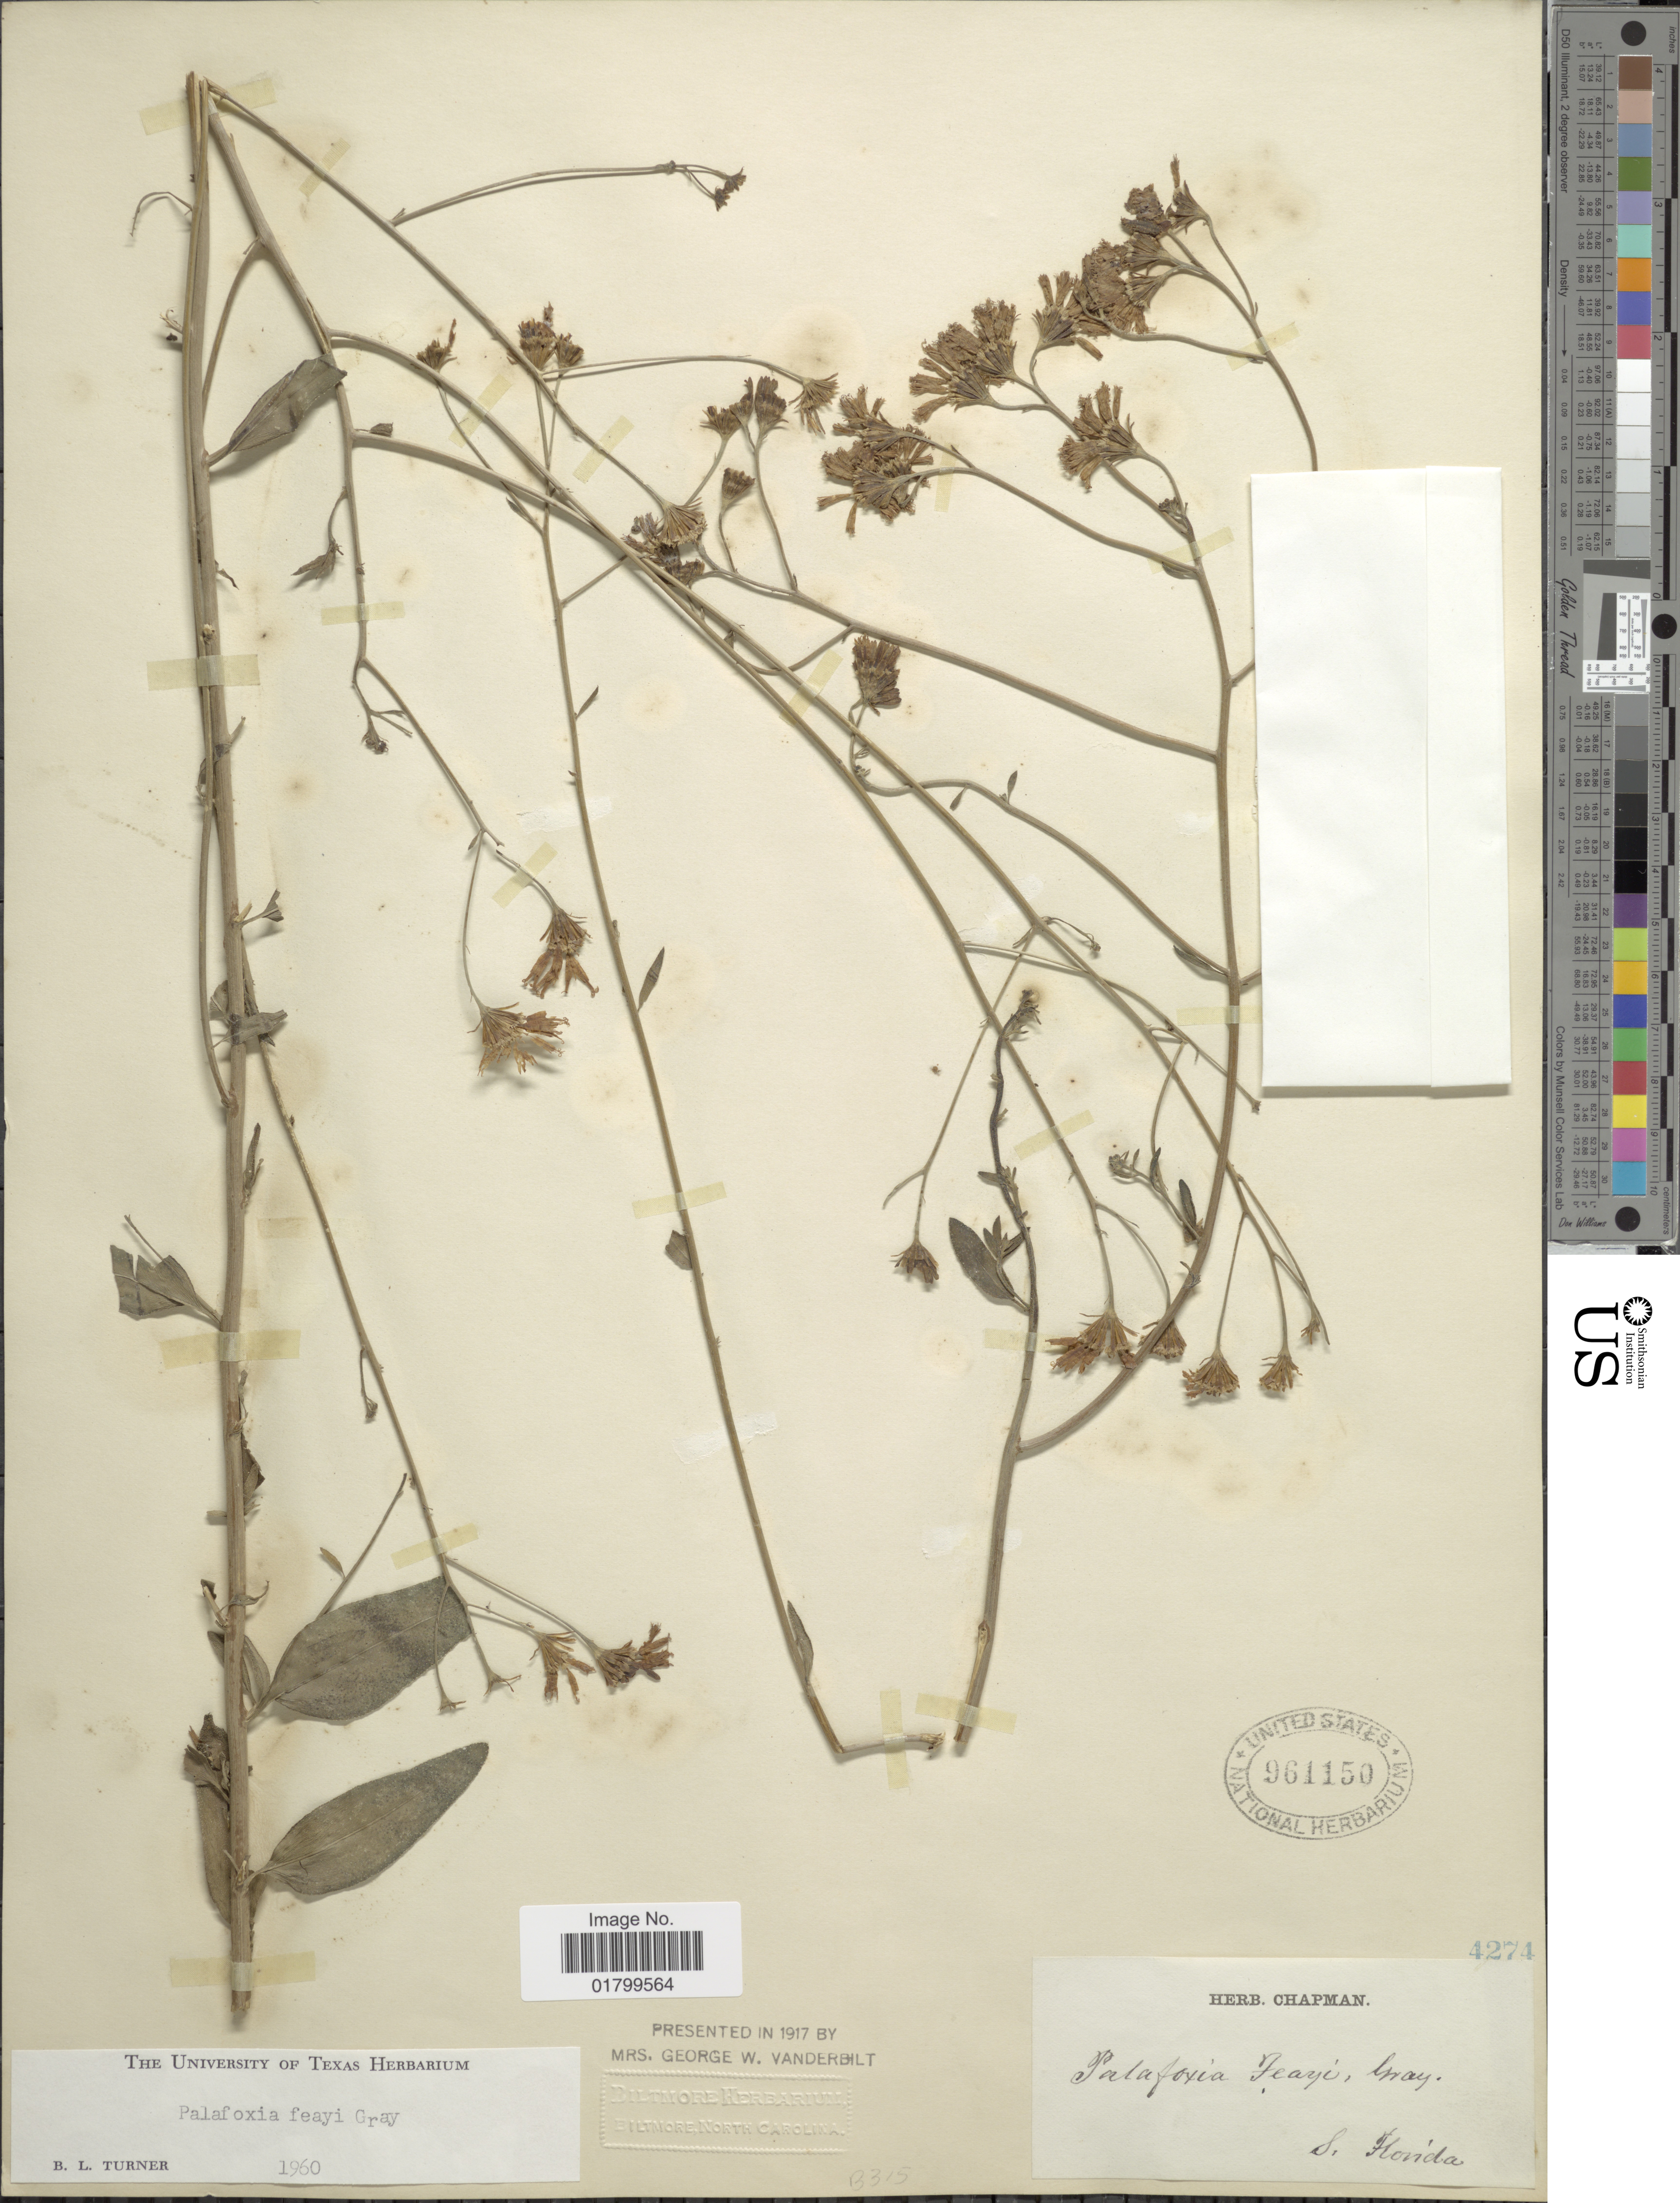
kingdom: Plantae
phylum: Tracheophyta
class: Magnoliopsida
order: Asterales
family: Asteraceae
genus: Palafoxia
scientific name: Palafoxia feayi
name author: A. Gray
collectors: ex herb. Chapman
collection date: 1960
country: United States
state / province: Florida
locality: S. Florida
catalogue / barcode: US 961150